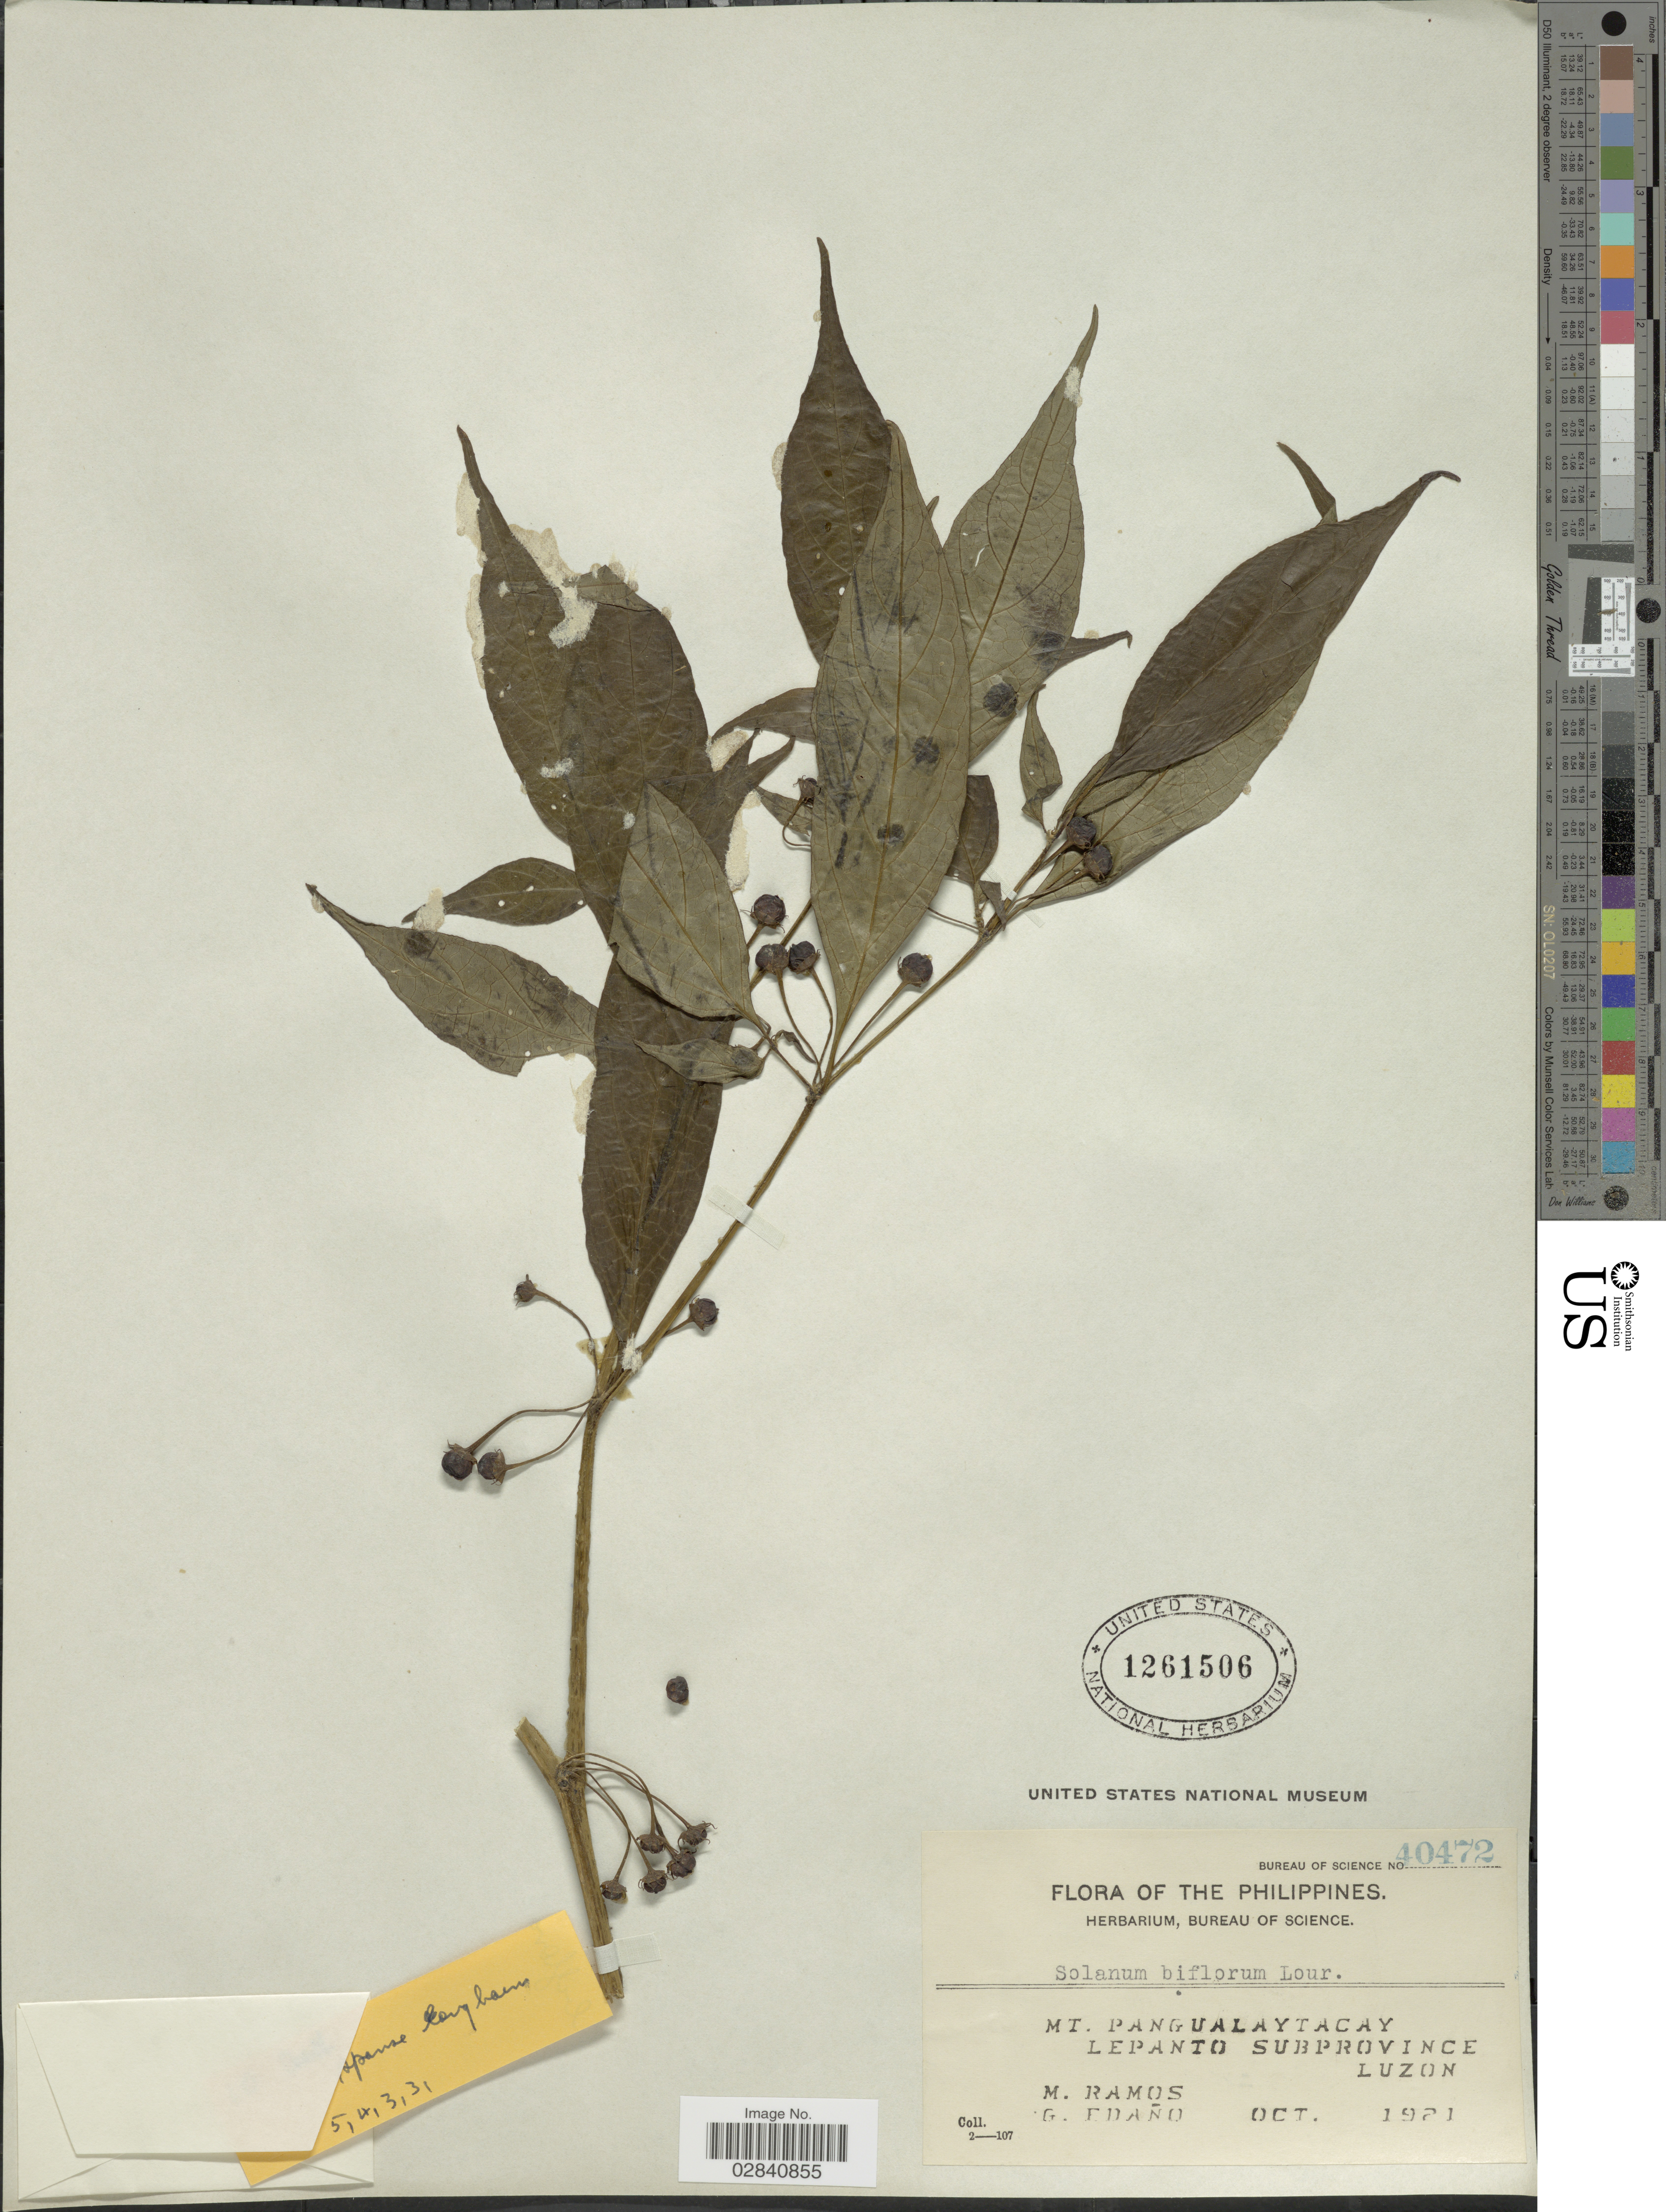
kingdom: Plantae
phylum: Tracheophyta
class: Magnoliopsida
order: Solanales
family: Solanaceae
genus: Lycianthes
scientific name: Lycianthes biflora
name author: (Lour.) Bitter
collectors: M. Ramos & G. Edaño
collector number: Bureau of Science 40472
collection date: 1921-10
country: Philippines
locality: Mt. Pangualaytacay, Lepanto Subprovince, Luzon.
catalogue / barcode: US 1261506